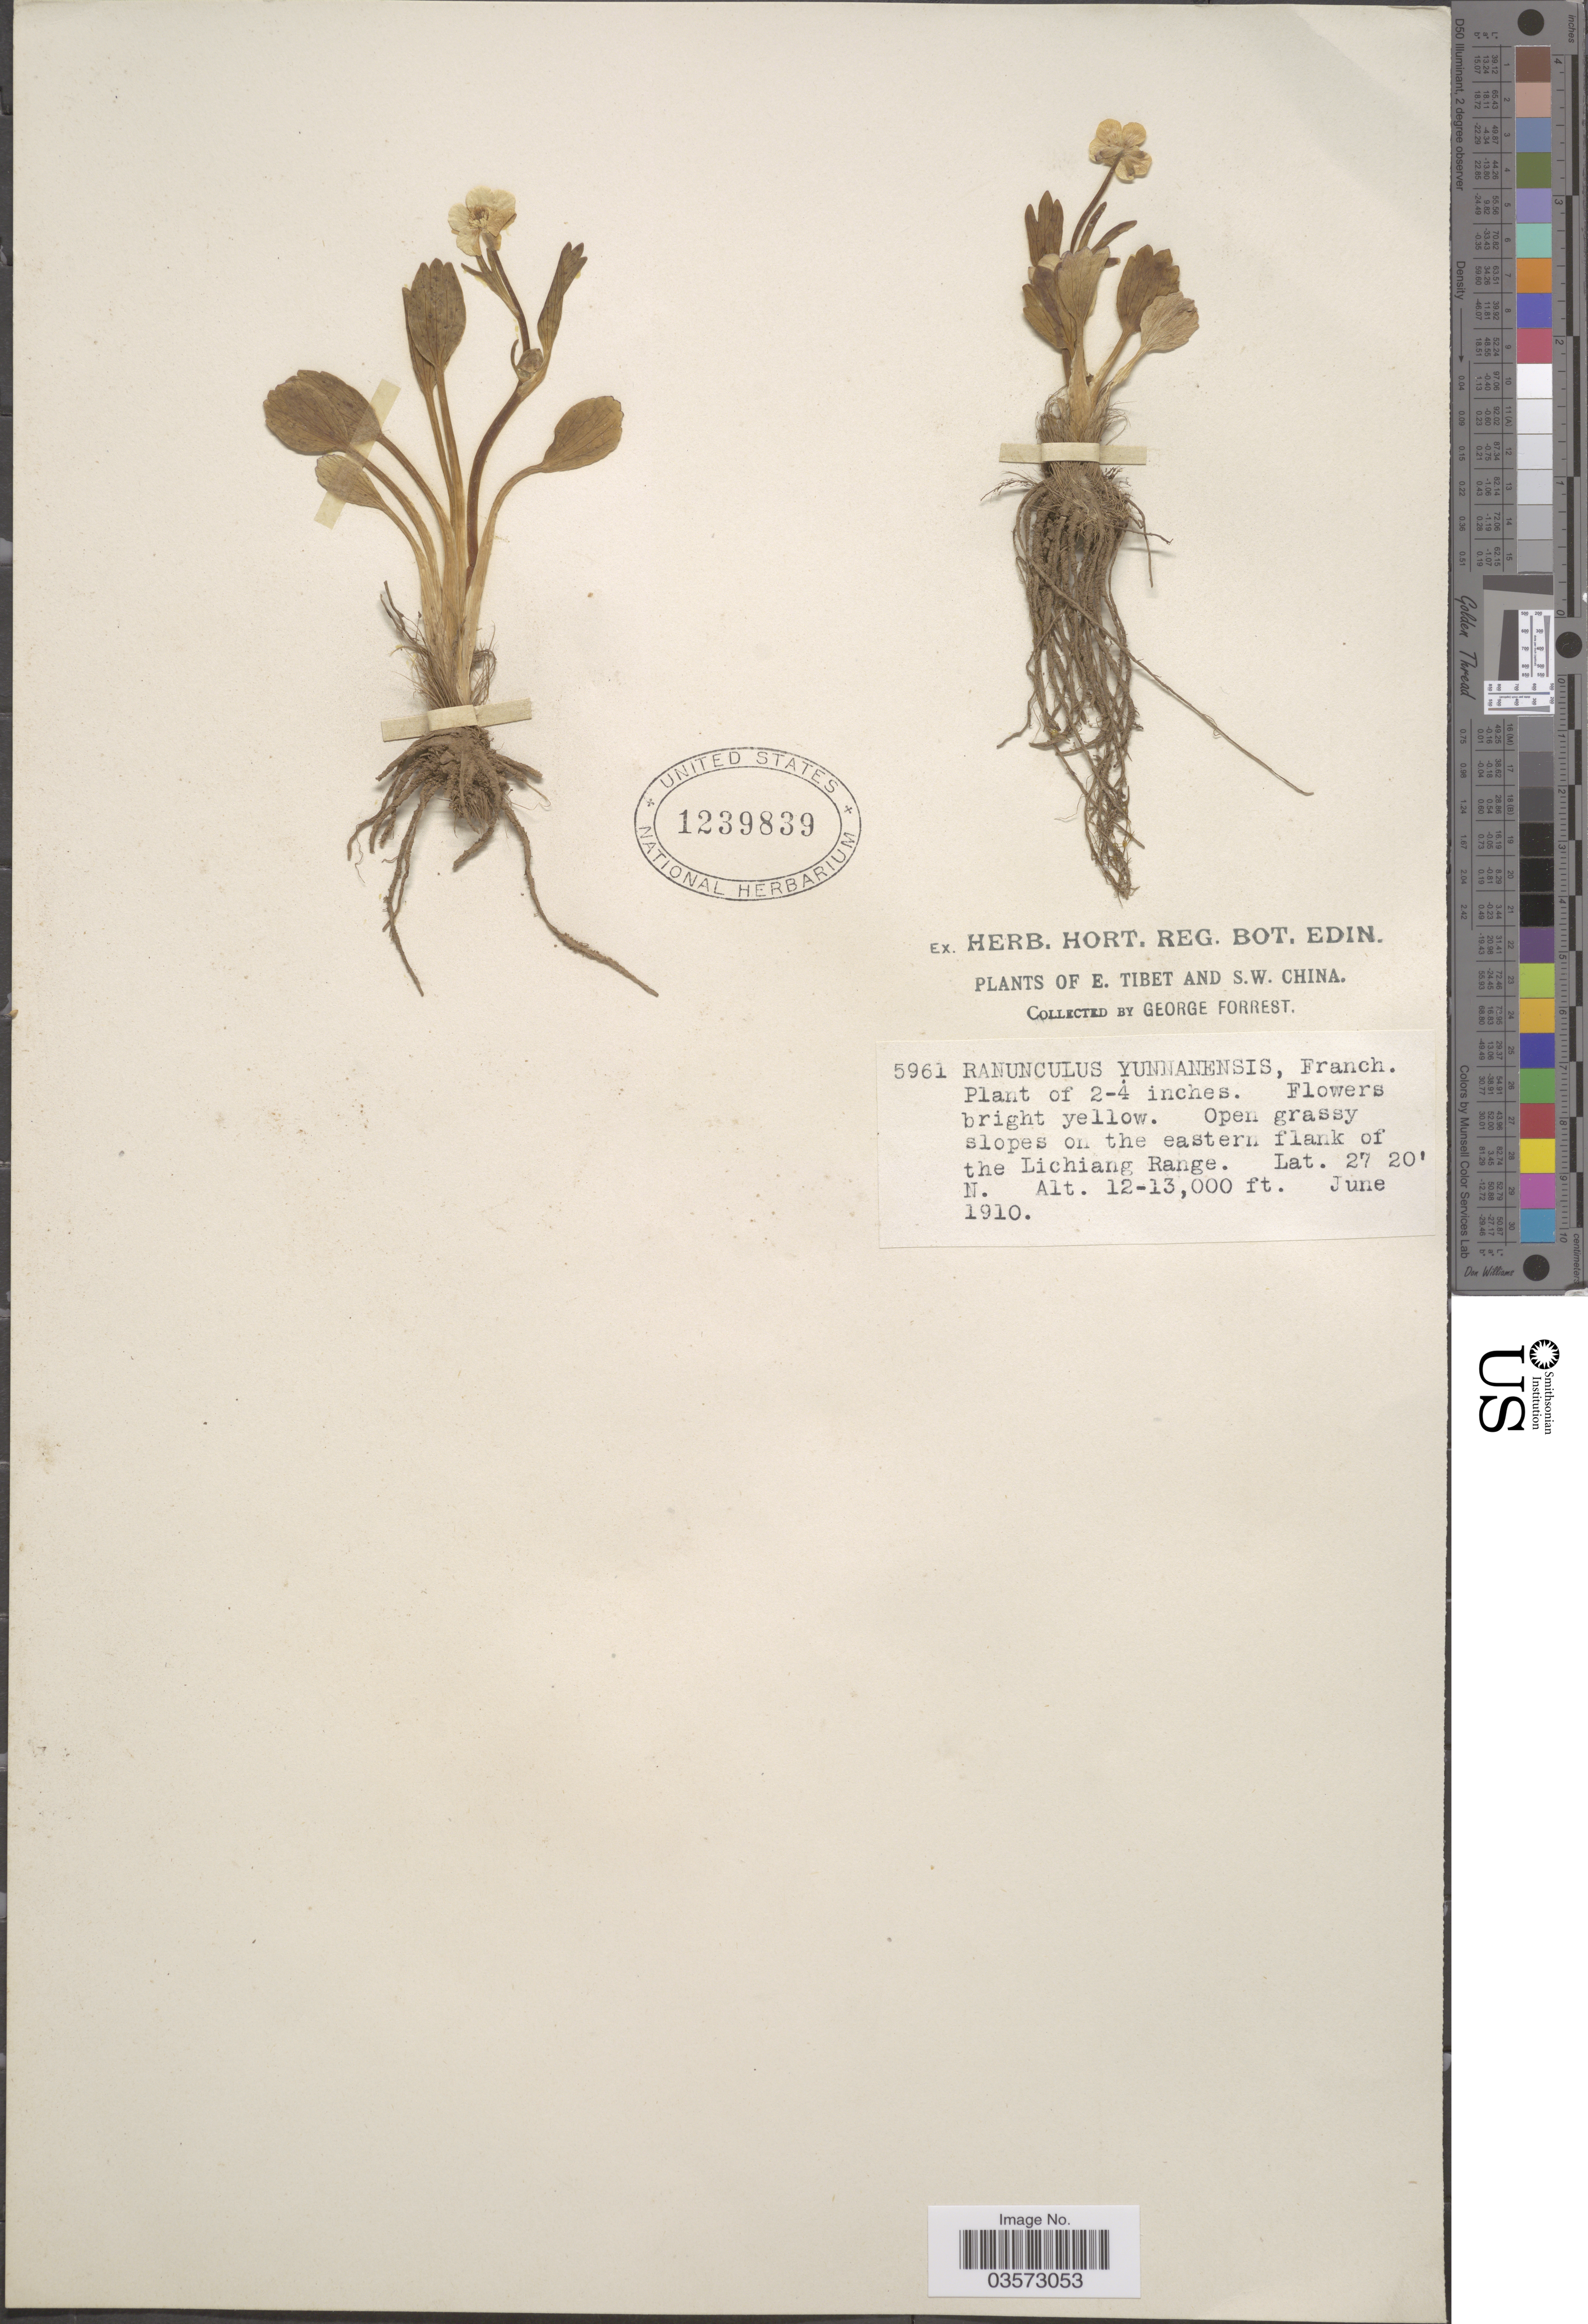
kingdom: Plantae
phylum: Tracheophyta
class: Magnoliopsida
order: Ranunculales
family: Ranunculaceae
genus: Ranunculus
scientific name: Ranunculus yunnanensis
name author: Franch.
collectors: G. Forrest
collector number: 5961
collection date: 1910-06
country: China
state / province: Xizang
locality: E. Tibet and S.W. China. Open grassy slopes on the eastern flank of the Lichiang Range.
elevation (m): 3658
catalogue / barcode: US 1239839